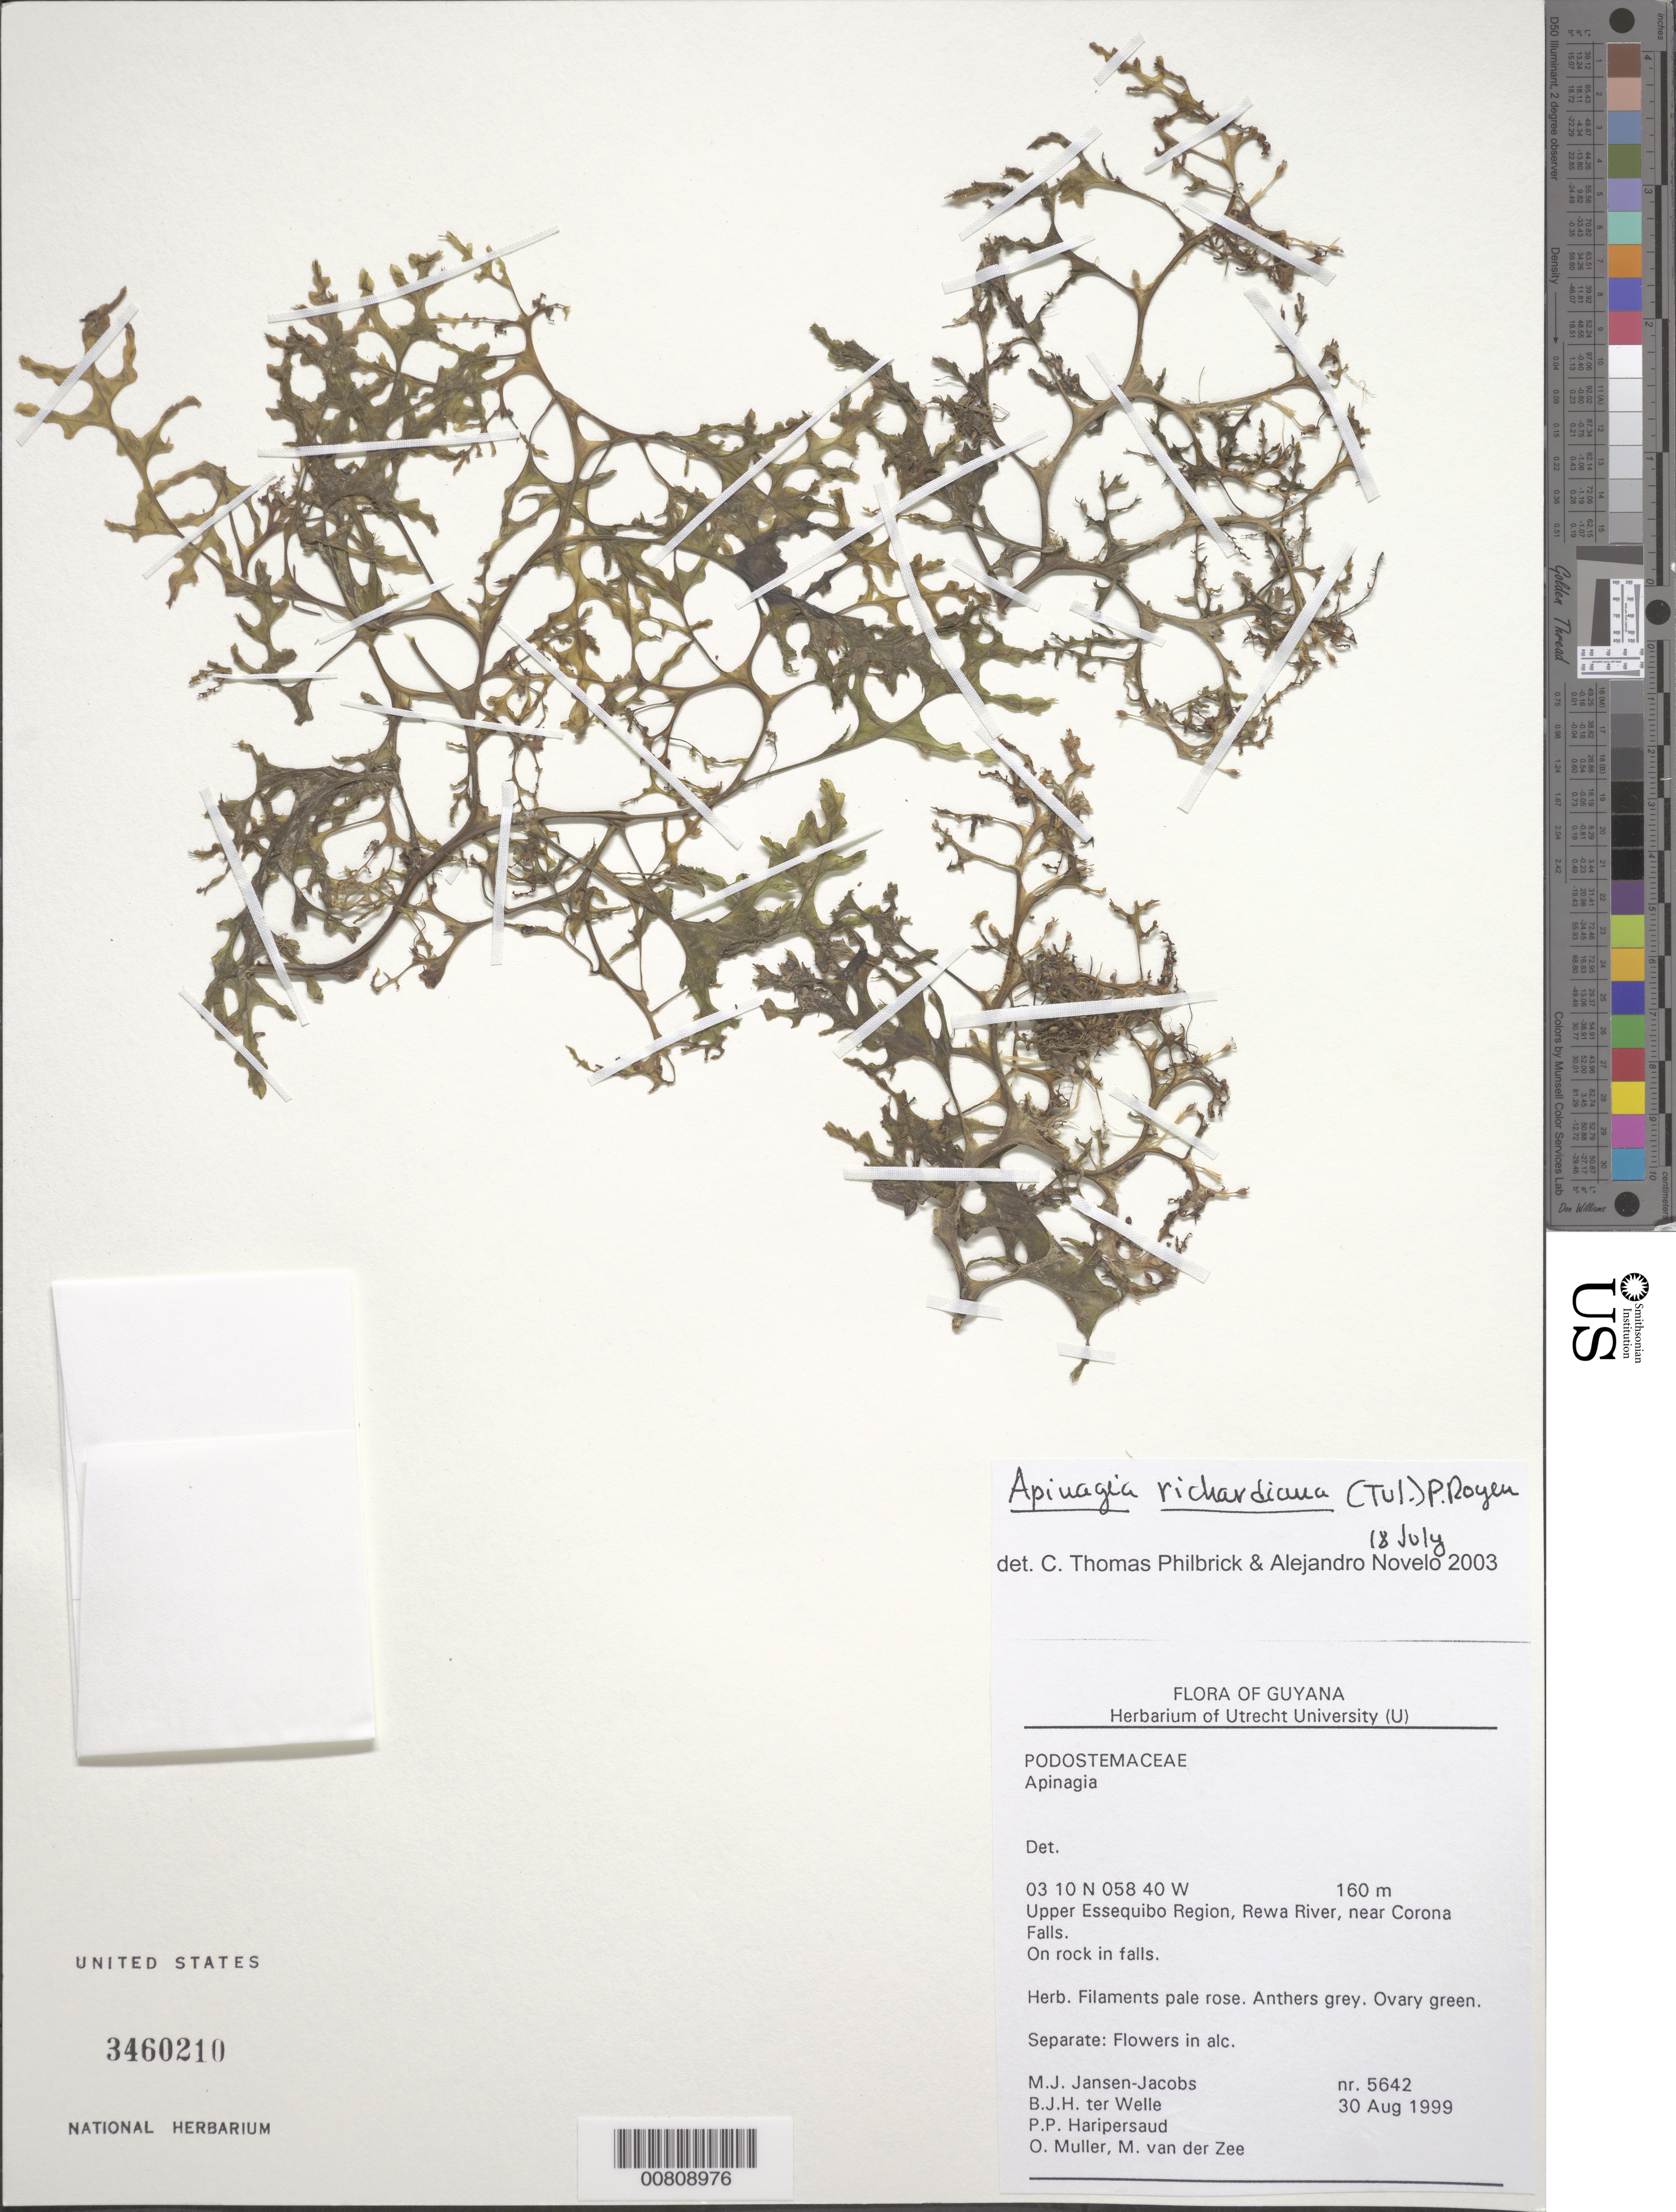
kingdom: Plantae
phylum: Tracheophyta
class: Magnoliopsida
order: Malpighiales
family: Podostemaceae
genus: Apinagia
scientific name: Apinagia richardiana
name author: (Tul.) P. Royen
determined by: Philbrick, C. T.; Novelo, A.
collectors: M. J. Jansen-Jacobs, B. Welle, P. Haripersaud, O. Muller & M. van der Zee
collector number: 5642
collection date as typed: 30-Aug-99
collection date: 1999-08-30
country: Guyana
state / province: U. Takutu-U. Essequibo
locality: Rewa River, near Corona Falls, Upper Essequibo Region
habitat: On rock in falls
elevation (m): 160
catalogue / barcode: US 3460210